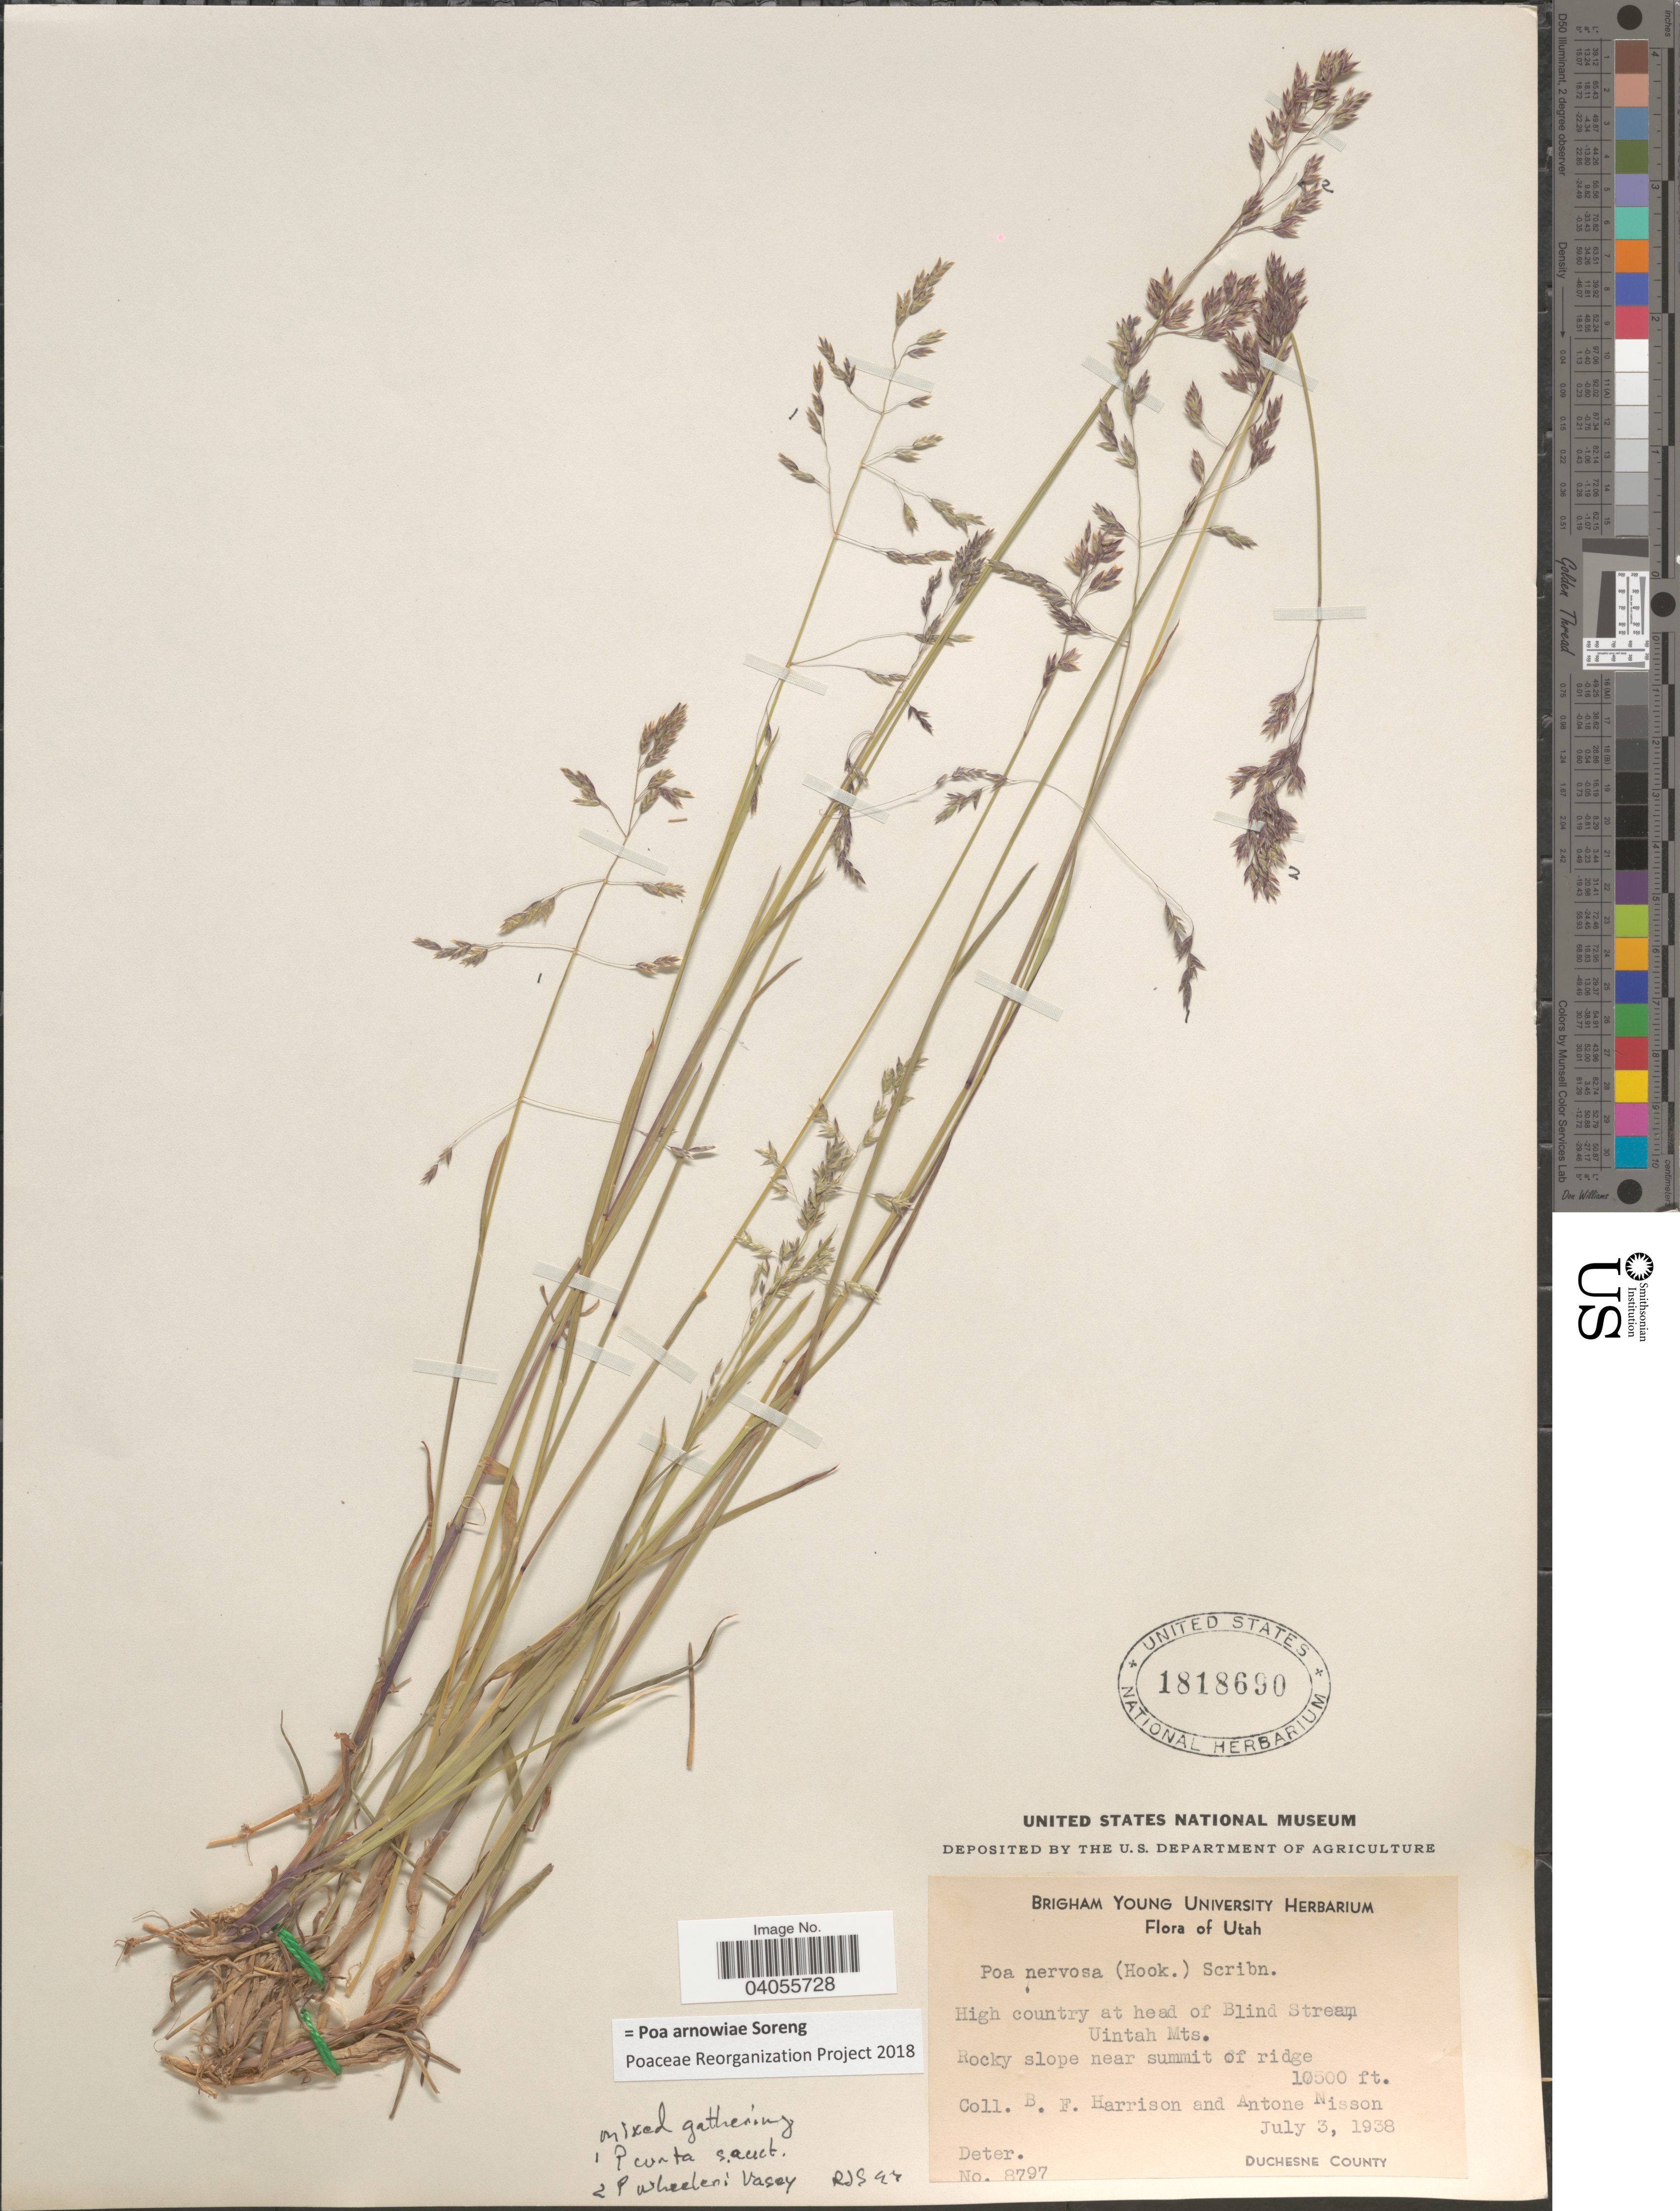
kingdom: Plantae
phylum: Tracheophyta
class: Liliopsida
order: Poales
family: Poaceae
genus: Poa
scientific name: Poa arnowiae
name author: Soreng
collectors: B. F. Harrison & A. Nisson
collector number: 8797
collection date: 1938-07-03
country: United States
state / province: Utah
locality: High county at head of Blind Stream. Uintah Mts. Rocky slope near summit of ridge.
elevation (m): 3200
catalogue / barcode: US 1818690